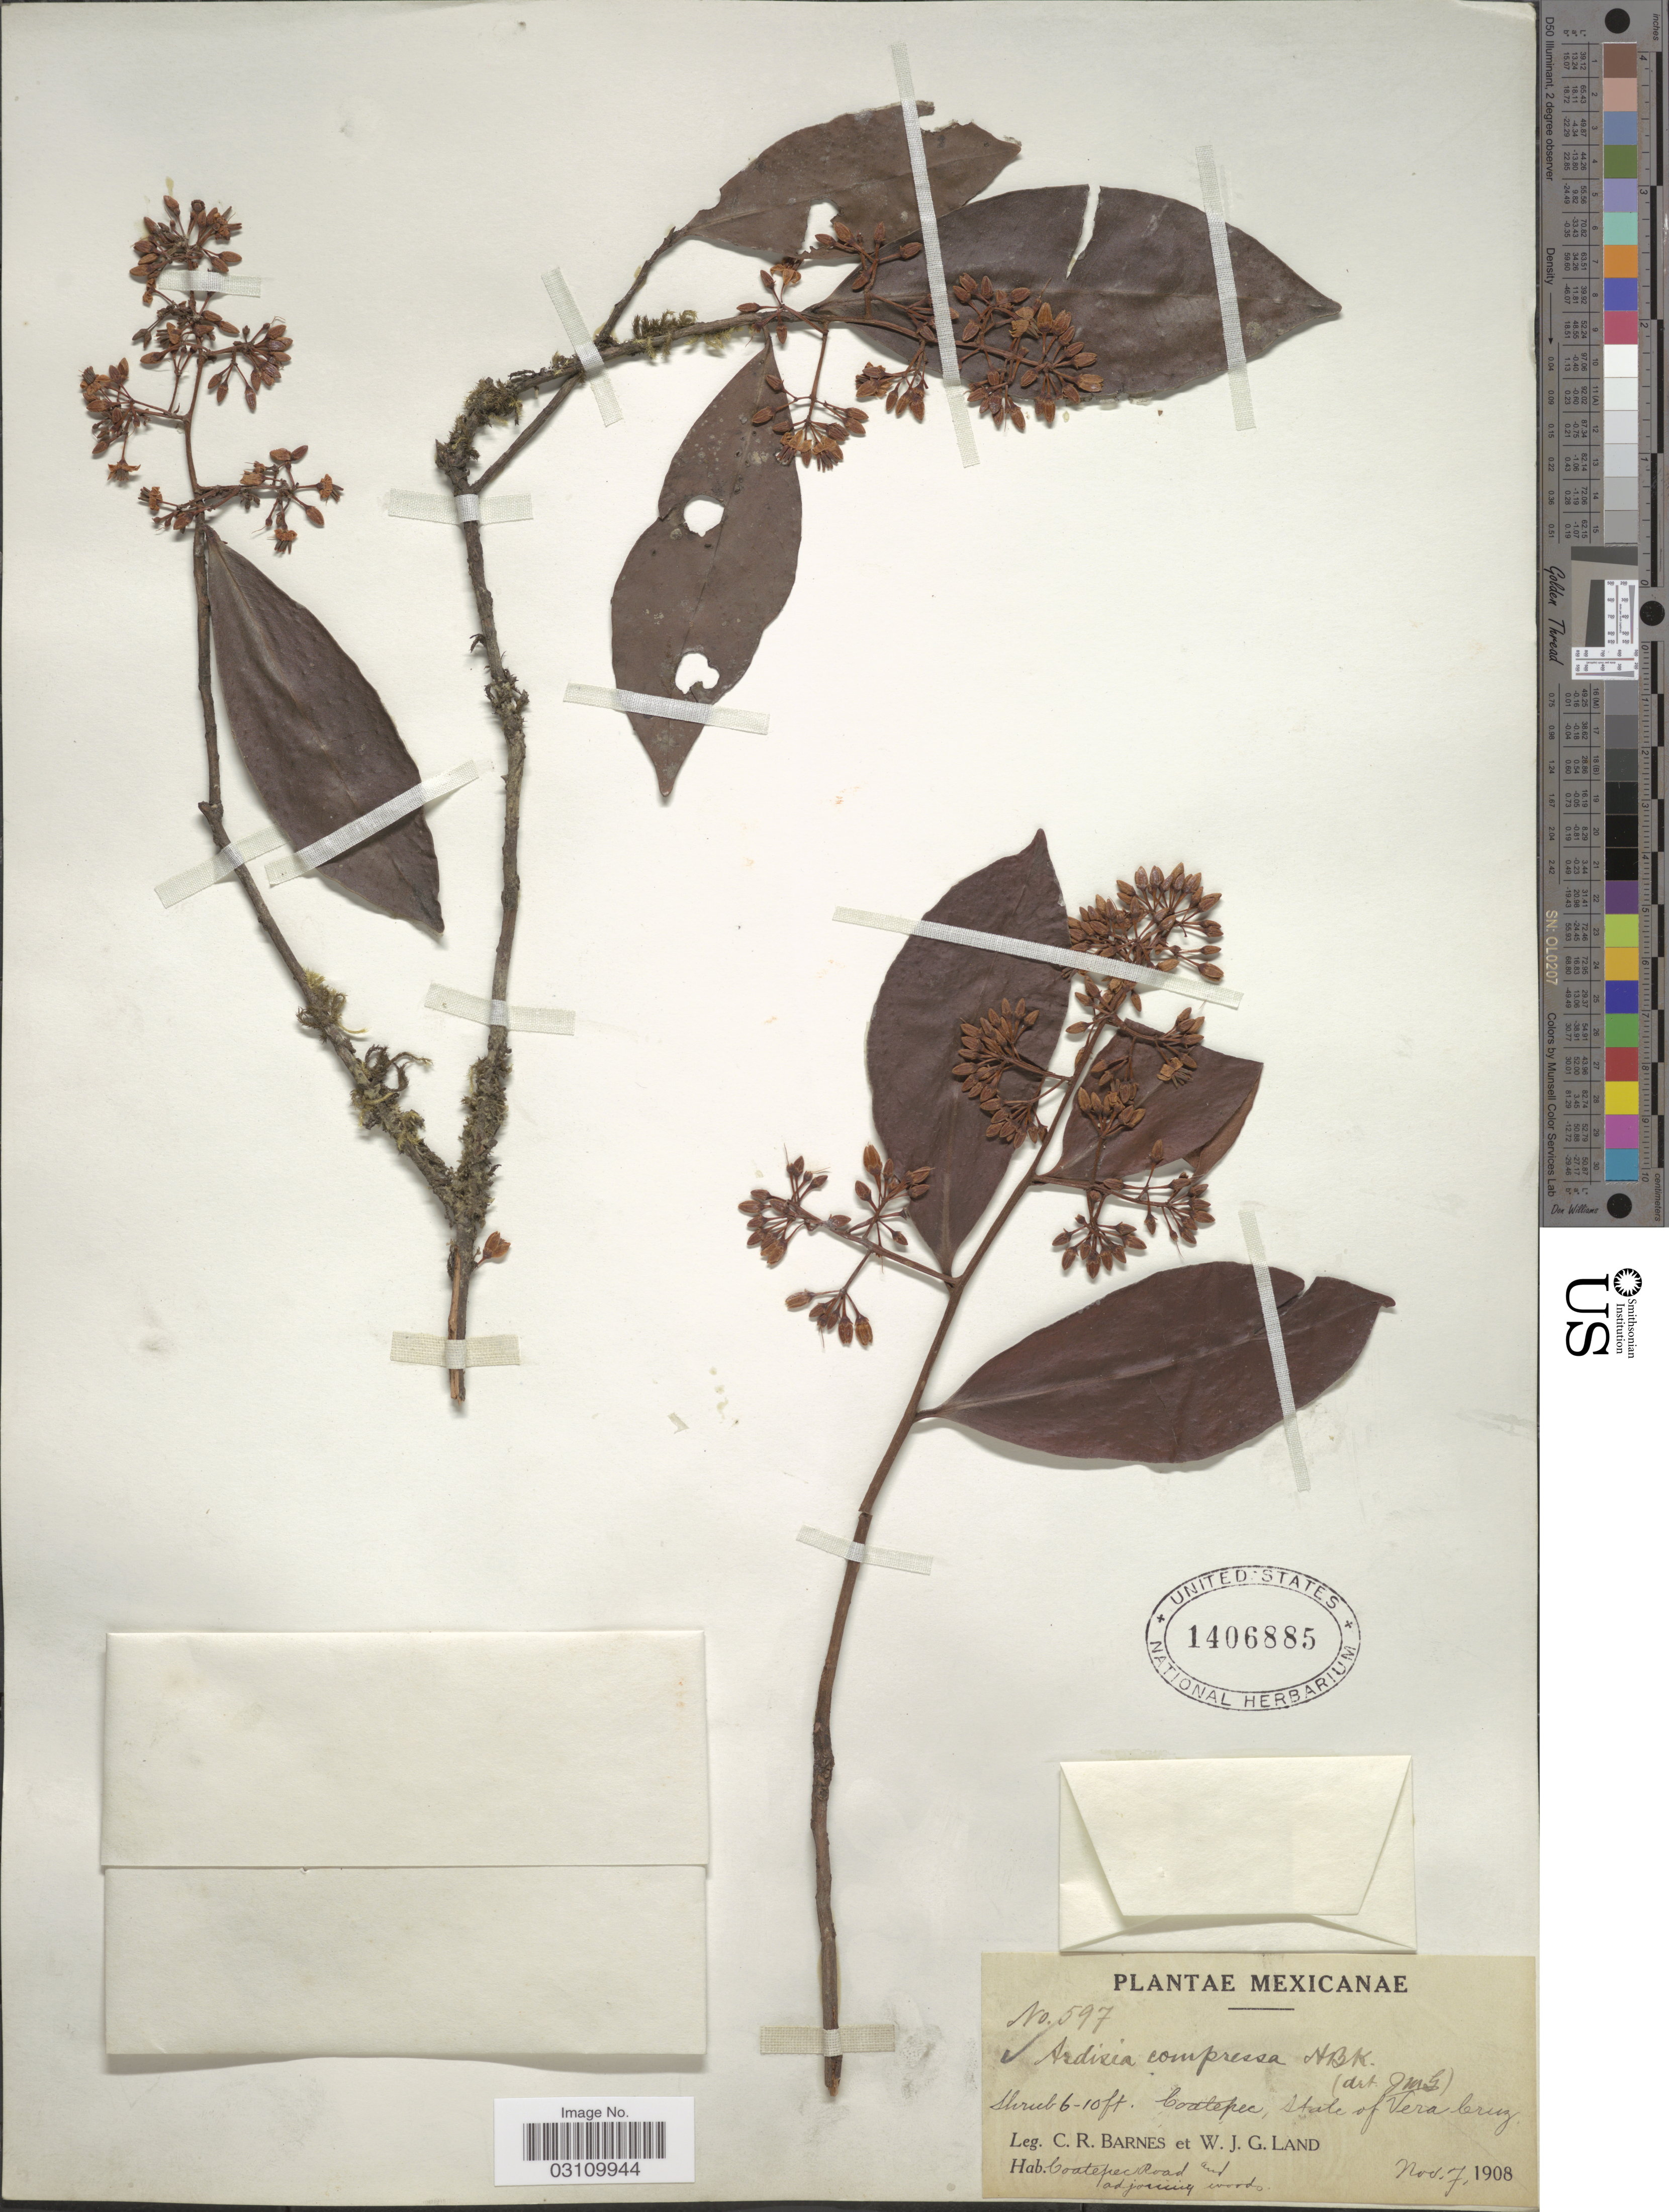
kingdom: Plantae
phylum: Tracheophyta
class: Magnoliopsida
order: Ericales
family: Primulaceae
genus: Ardisia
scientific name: Ardisia compressa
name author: Kunth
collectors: C. R. Barnes & W. J. G. Land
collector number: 597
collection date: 1908-11-07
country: Mexico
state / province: Veracruz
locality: Coatepec, State of Vera Cruz. Coatepec Road and adjoining woods.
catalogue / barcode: US 1406885